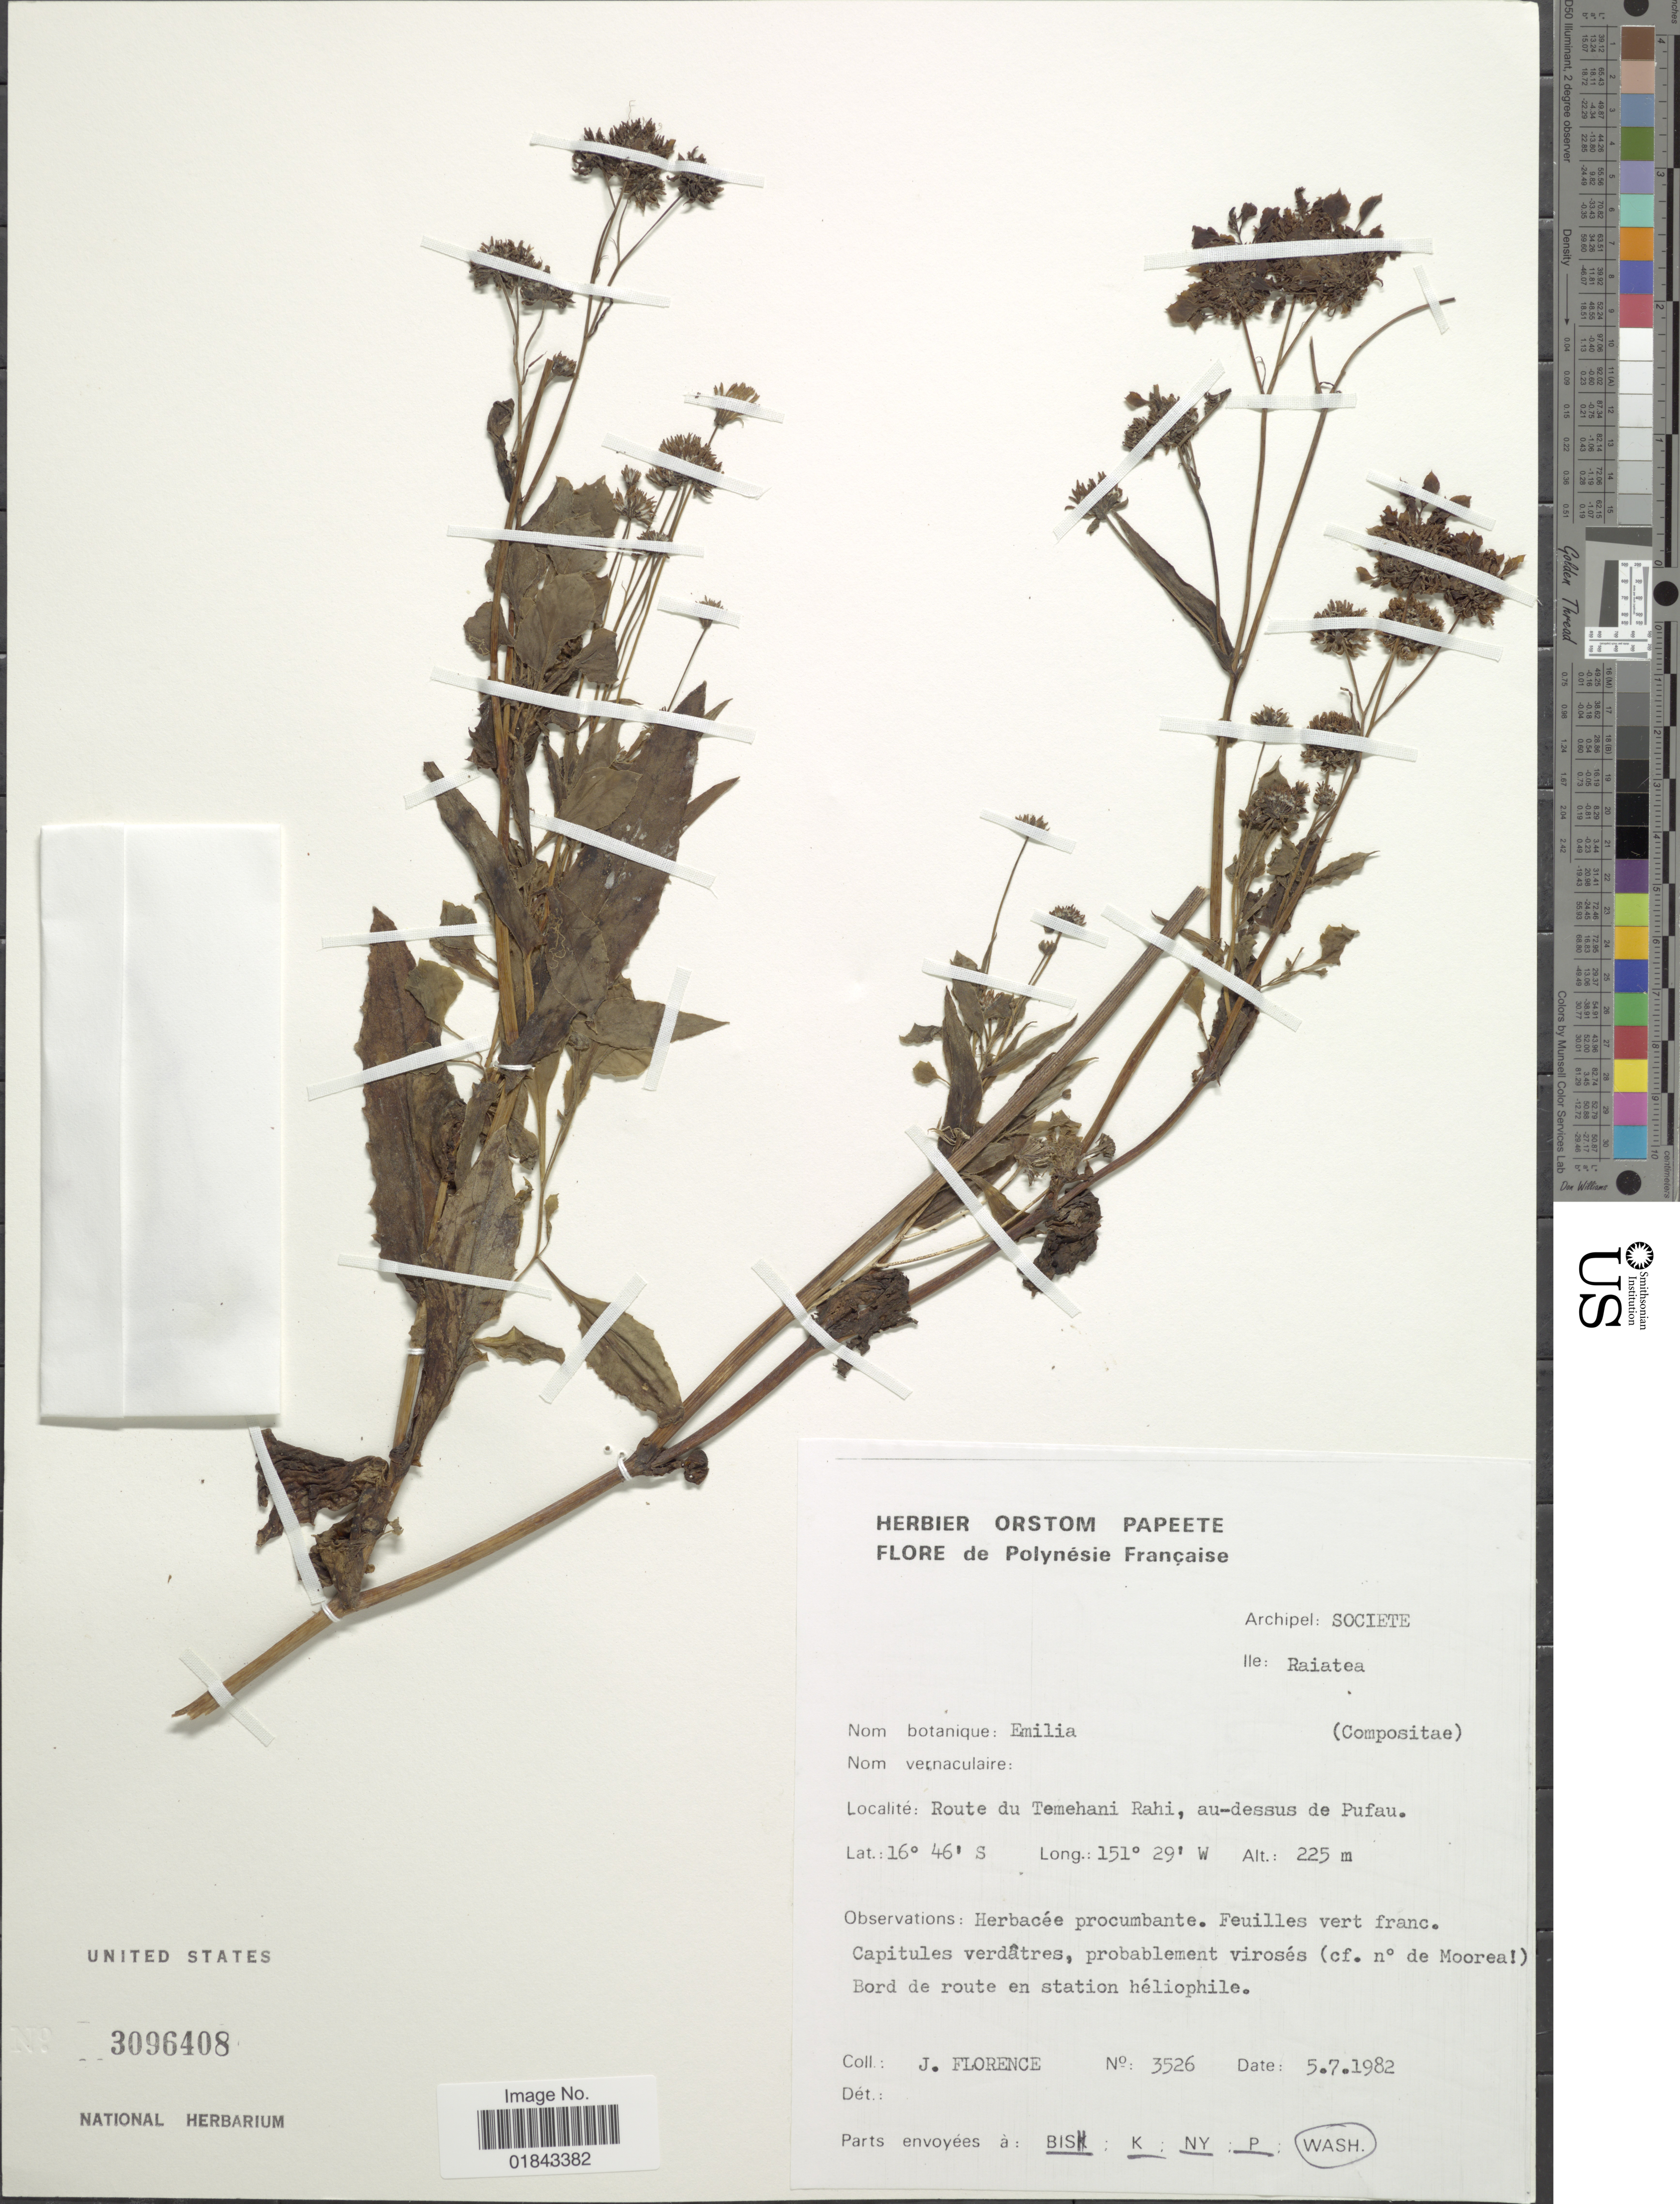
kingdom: Plantae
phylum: Tracheophyta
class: Magnoliopsida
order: Asterales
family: Asteraceae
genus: Emilia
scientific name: Emilia sonchifolia var. javanica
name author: (Burm. f.) Mattf.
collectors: J. Florence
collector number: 3526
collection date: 1982-07-05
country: French Polynesia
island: Raiatea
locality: Archipel: Societe, Ile: Raiatea, Route du Temehani Rahi, au-dessus de Pufau.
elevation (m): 225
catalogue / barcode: US 3096408